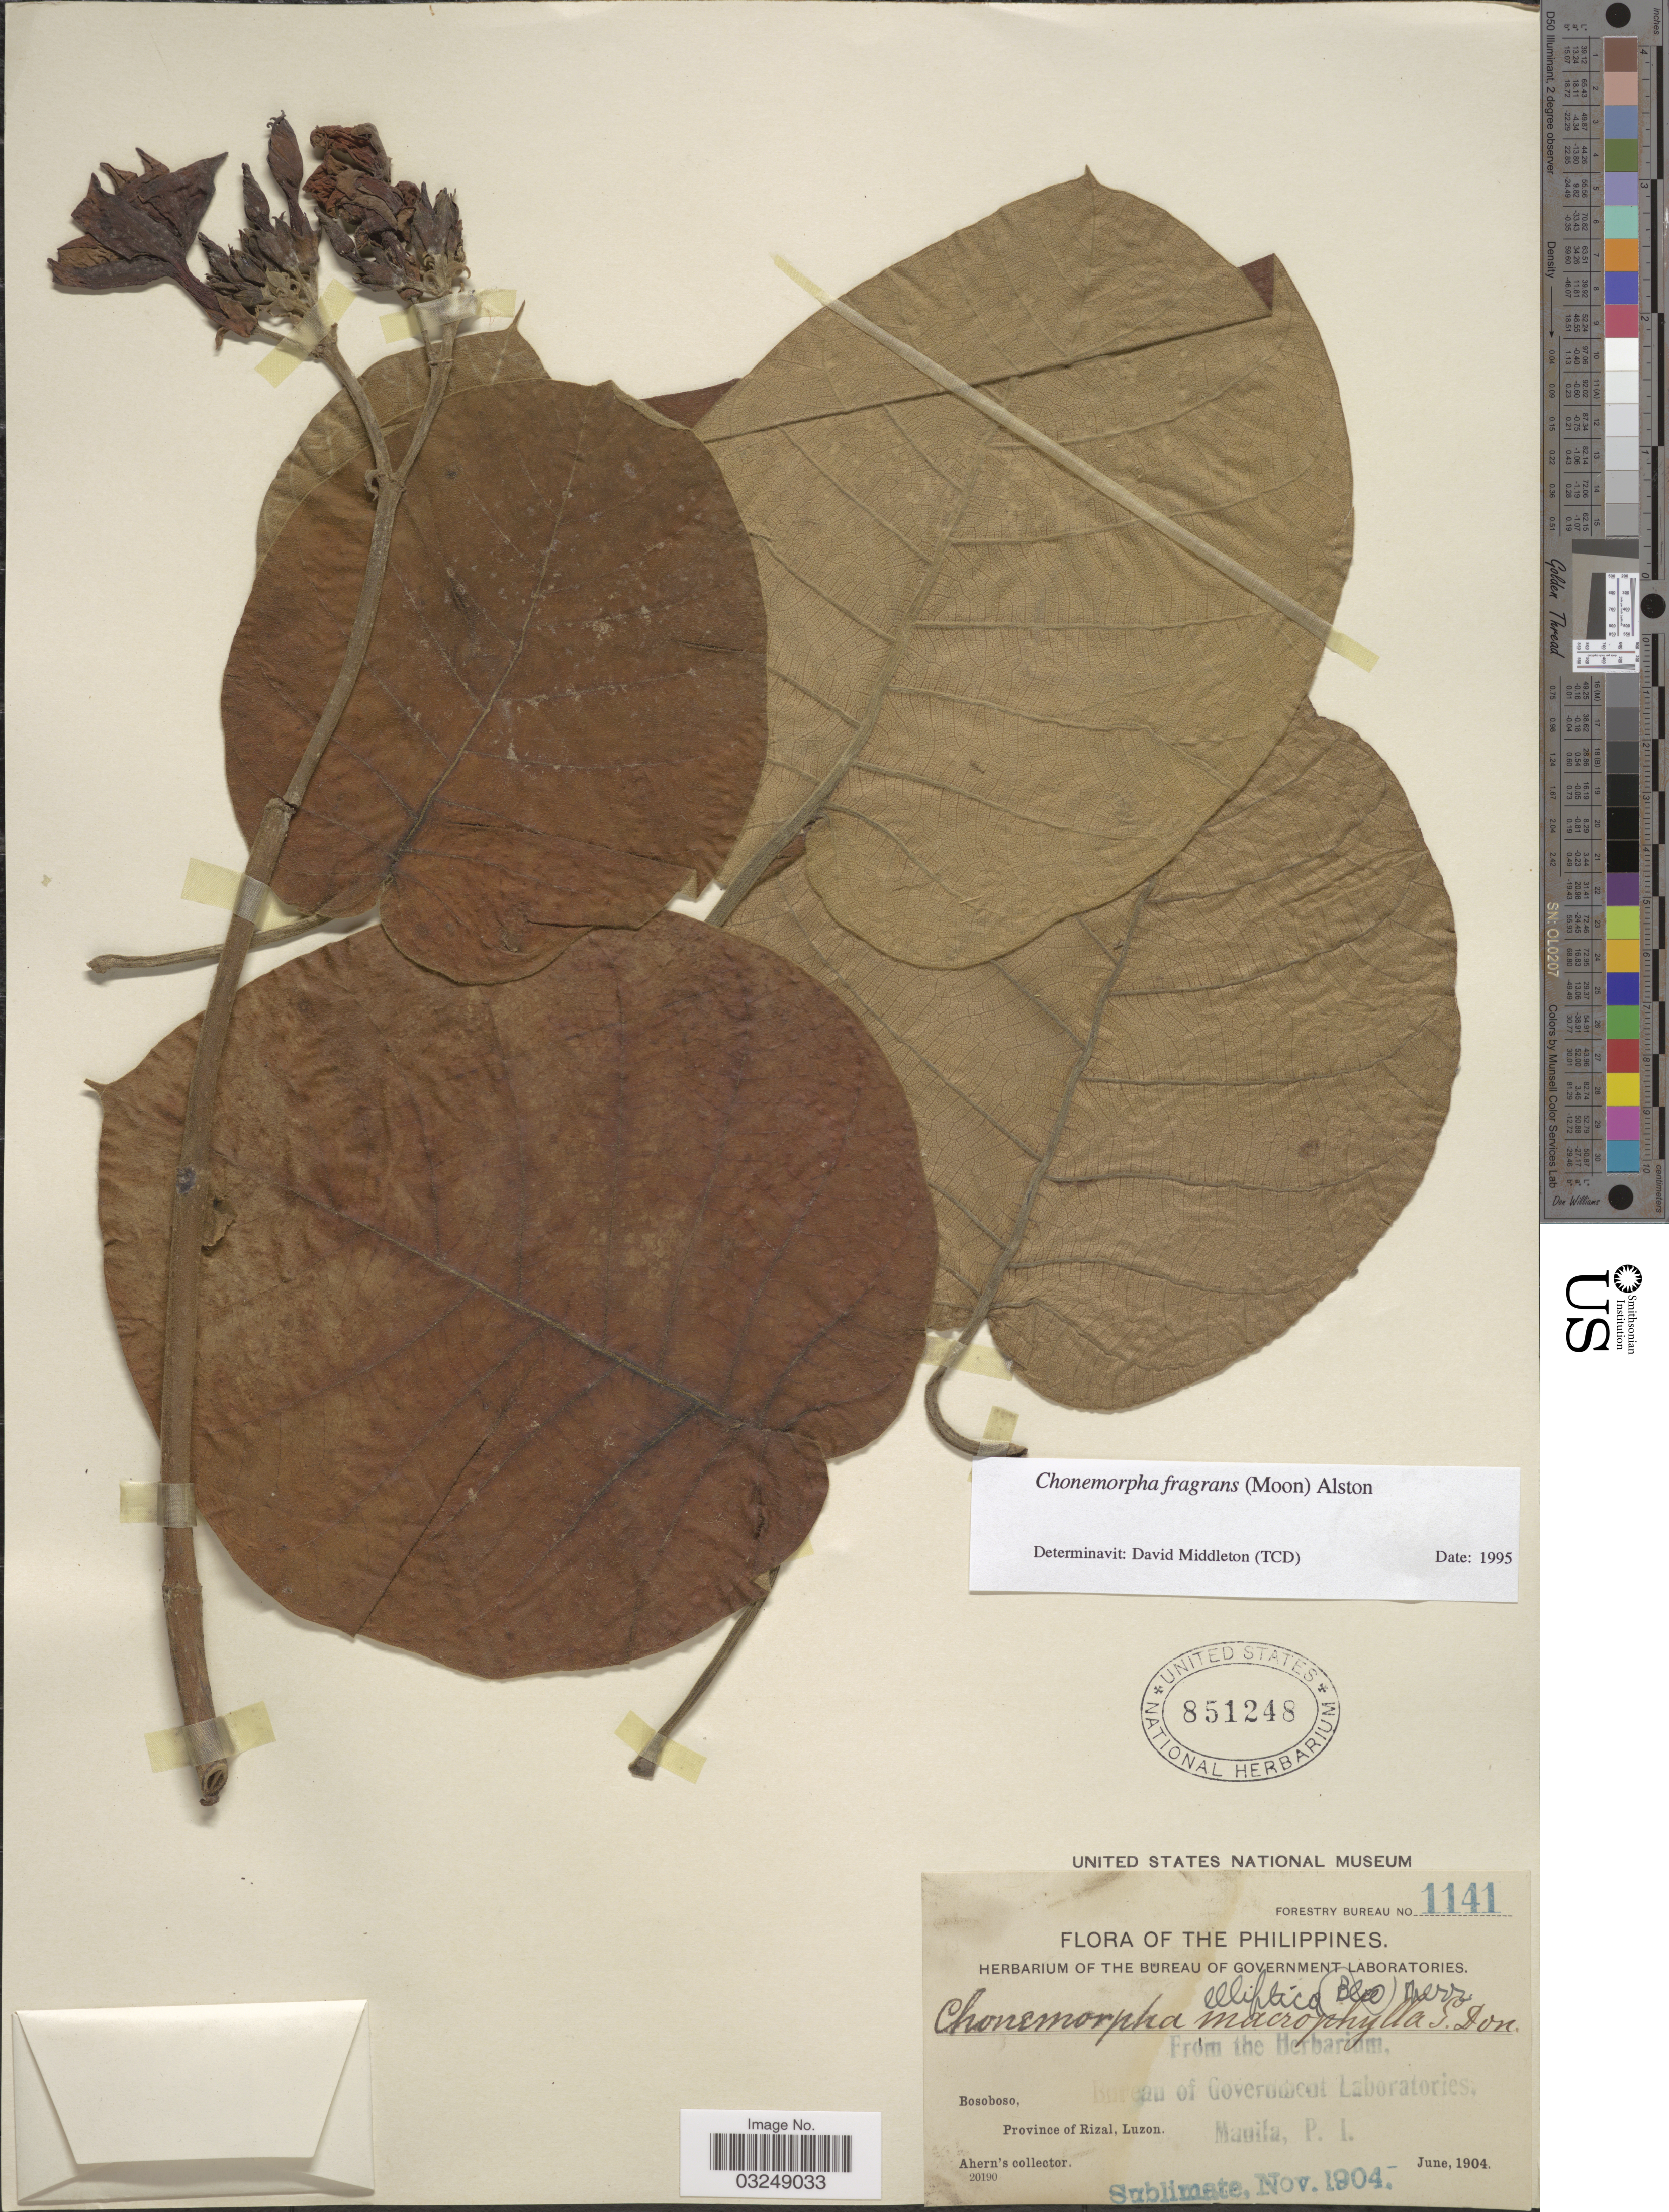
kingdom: Plantae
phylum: Tracheophyta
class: Magnoliopsida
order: Gentianales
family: Apocynaceae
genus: Chonemorpha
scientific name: Chonemorpha fragrans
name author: (K.H. Moon) Alston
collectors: Ahern's collector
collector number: Forestry Bureau 1141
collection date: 1904-06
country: Philippines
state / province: Calabarzon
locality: Bosoboso, Province of Rizal, Luzon.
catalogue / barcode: US 851248